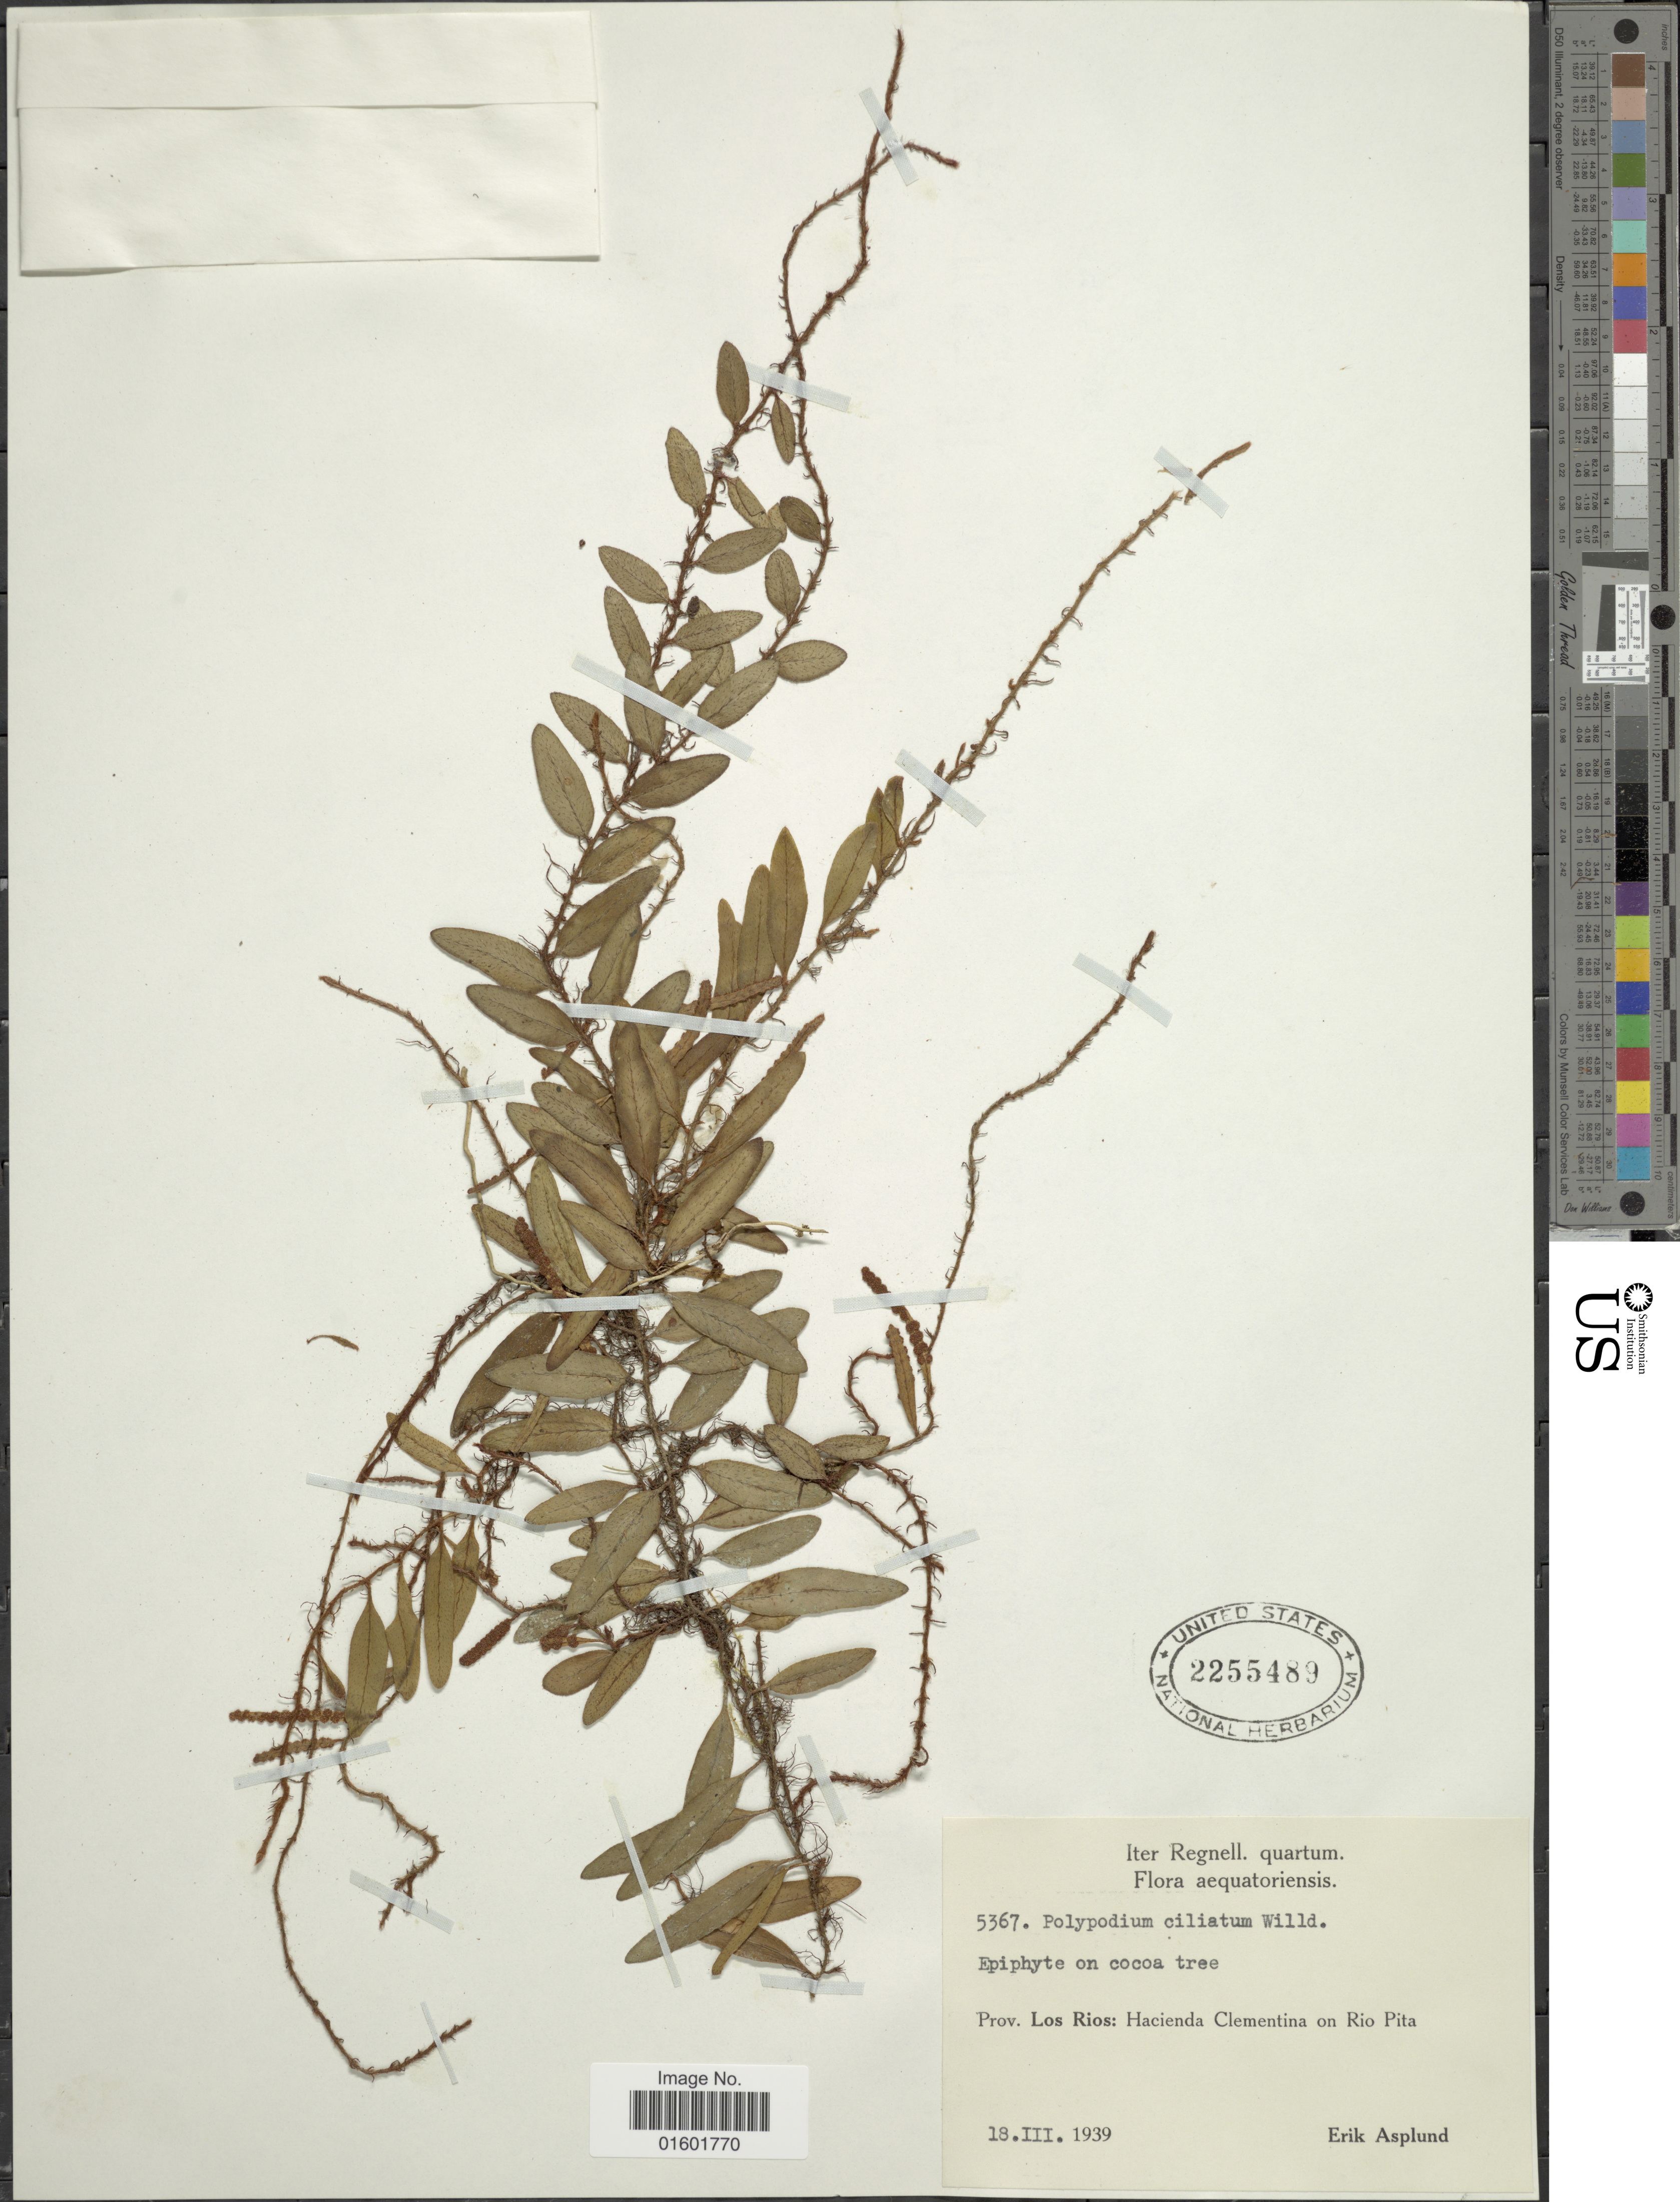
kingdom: Plantae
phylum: Tracheophyta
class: Polypodiopsida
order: Polypodiales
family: Polypodiaceae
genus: Microgramma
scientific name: Microgramma reptans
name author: (Cav.) A.R. Sm.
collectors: E. Asplund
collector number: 5367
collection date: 1939-03-18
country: Ecuador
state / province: Los Ríos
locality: Flora Aequatoriensis, Hacienda Clementina on Rio Pita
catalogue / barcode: US 2255489